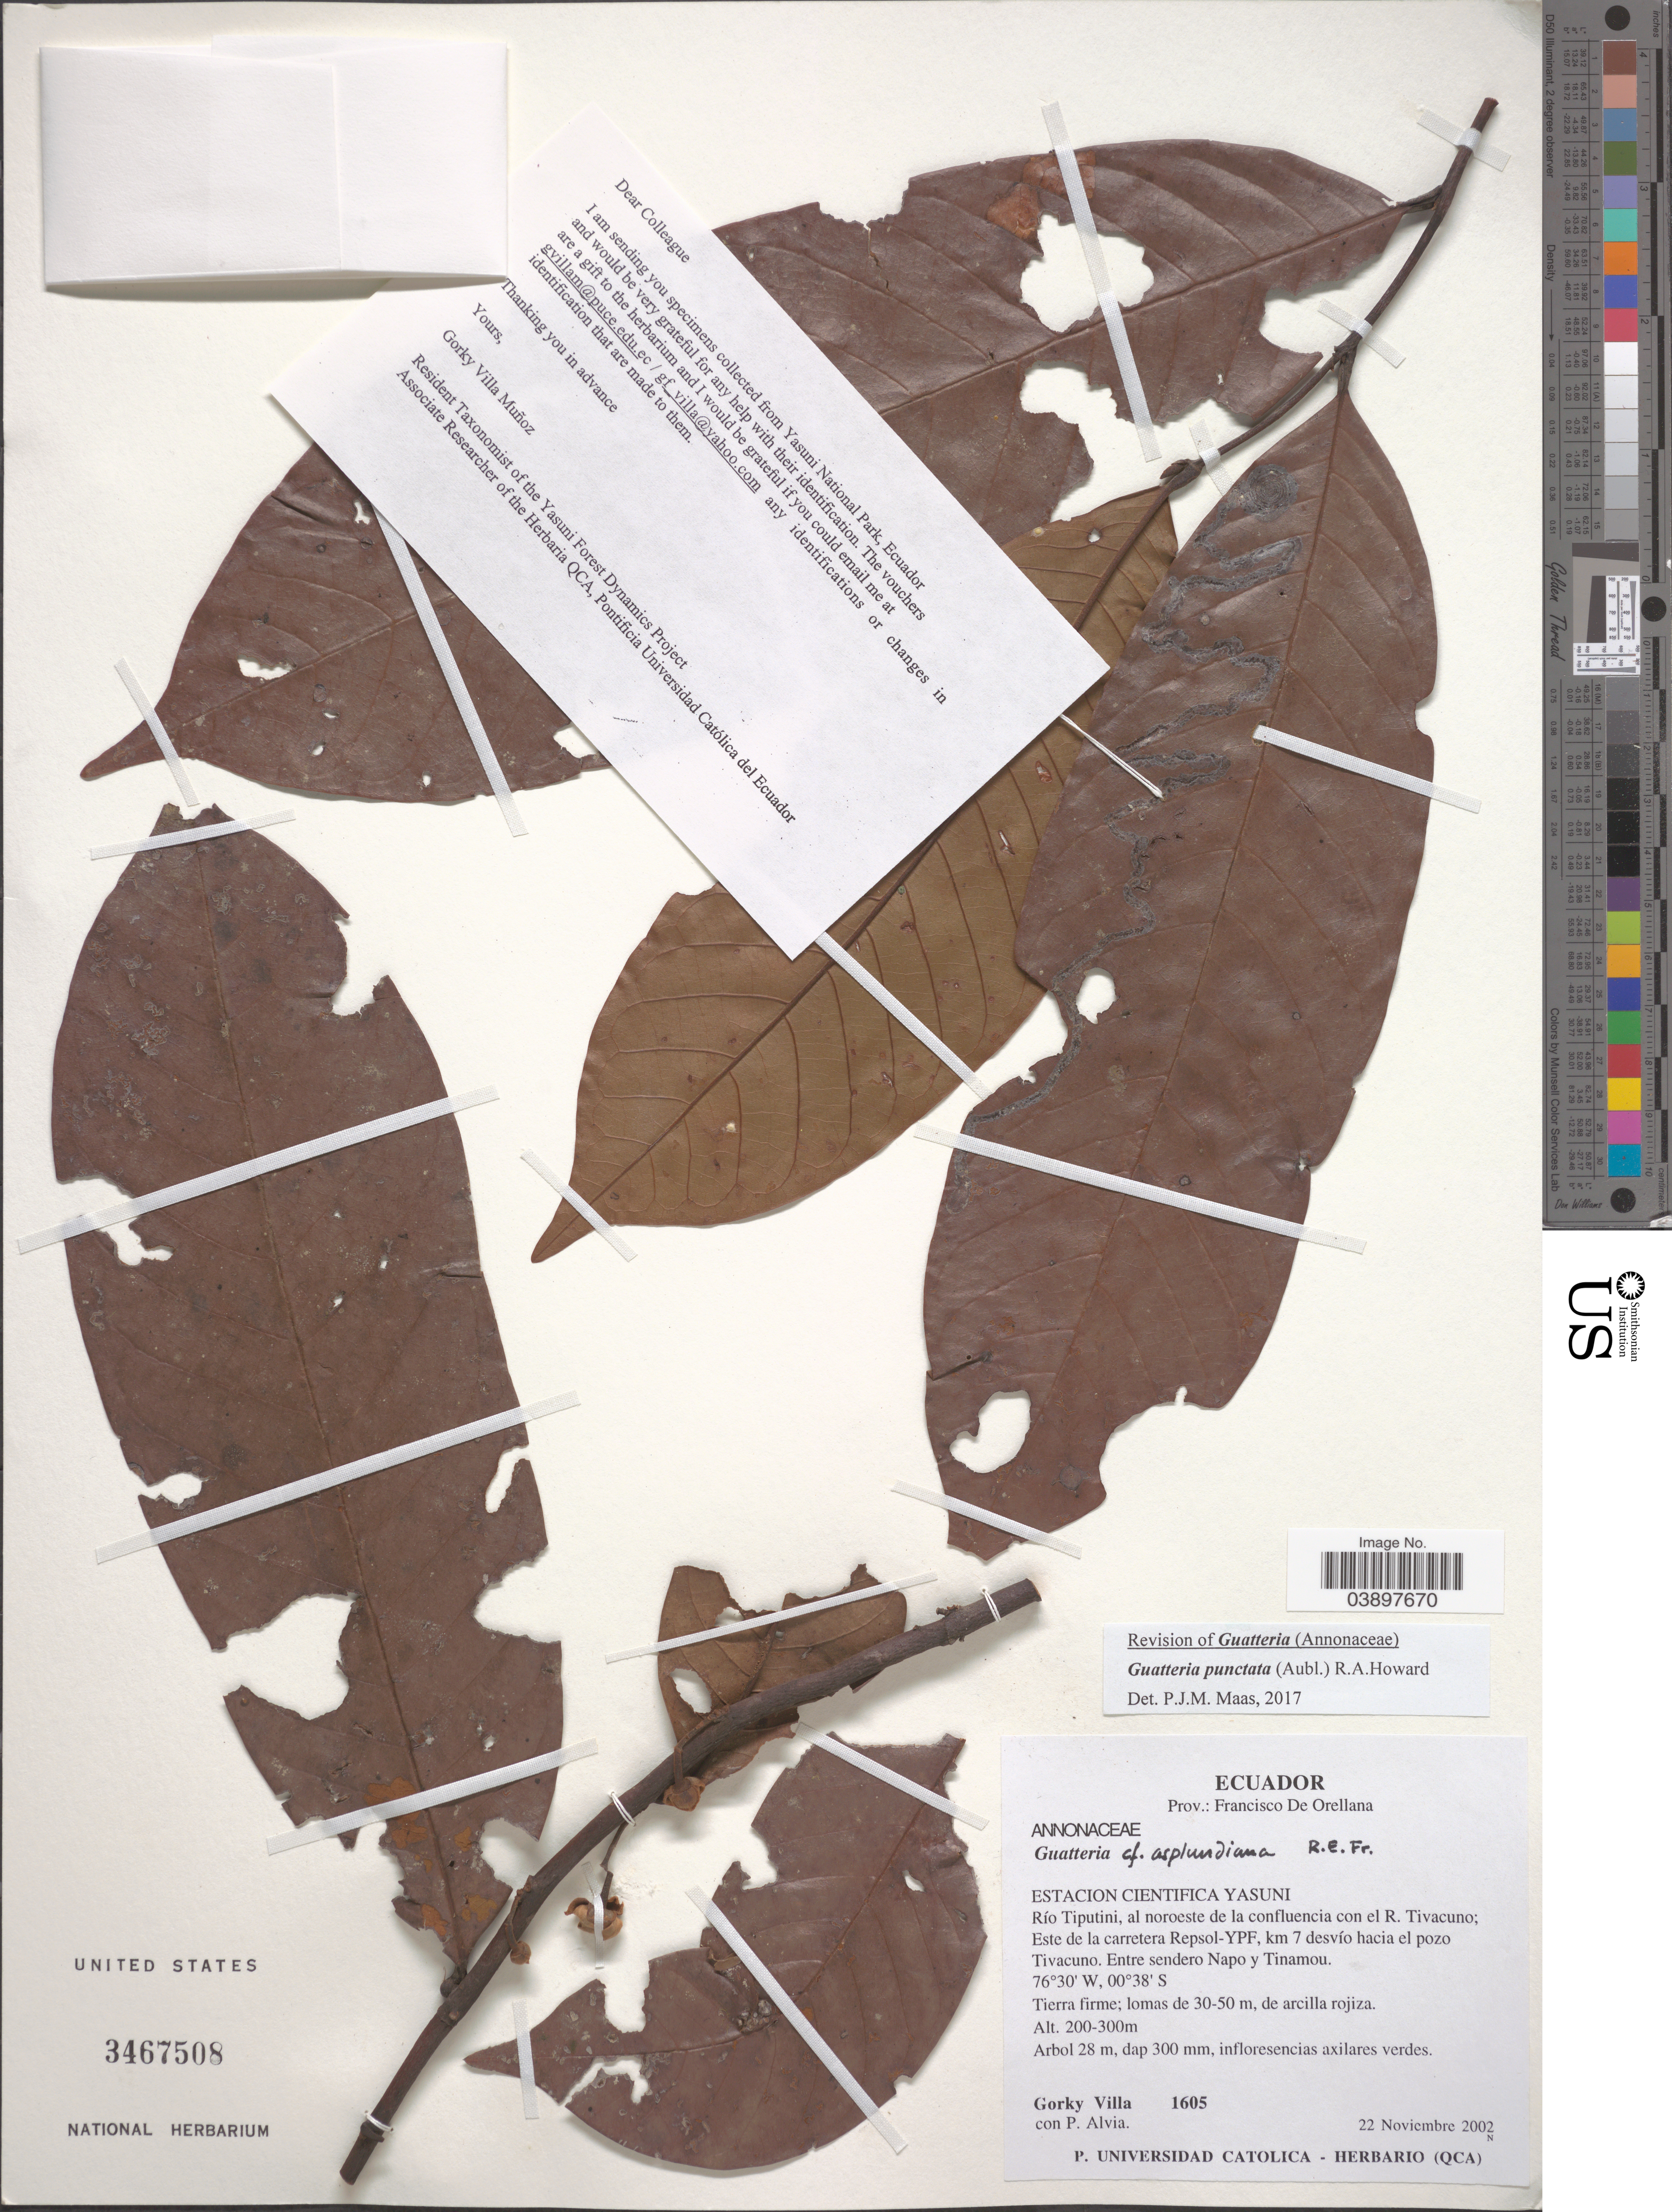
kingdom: Plantae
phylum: Tracheophyta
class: Magnoliopsida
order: Magnoliales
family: Annonaceae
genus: Guatteria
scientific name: Guatteria punctata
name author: (Aubl.) R.A. Howard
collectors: G. Villa & P. Alvia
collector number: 1605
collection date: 2002-11-22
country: Ecuador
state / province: Orellana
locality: Prov.: Francisco De Orellana. Estacion Cientifica yasuni. Río Tiputini, al noroeste de la confluencia con el R. Tivacuno; Este de la carretera Repsol-YPF, km 7 desvío hacia el pozo Tivacuno. Entre sendero Napo y Tinamou.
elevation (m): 200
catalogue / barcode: US 3467508